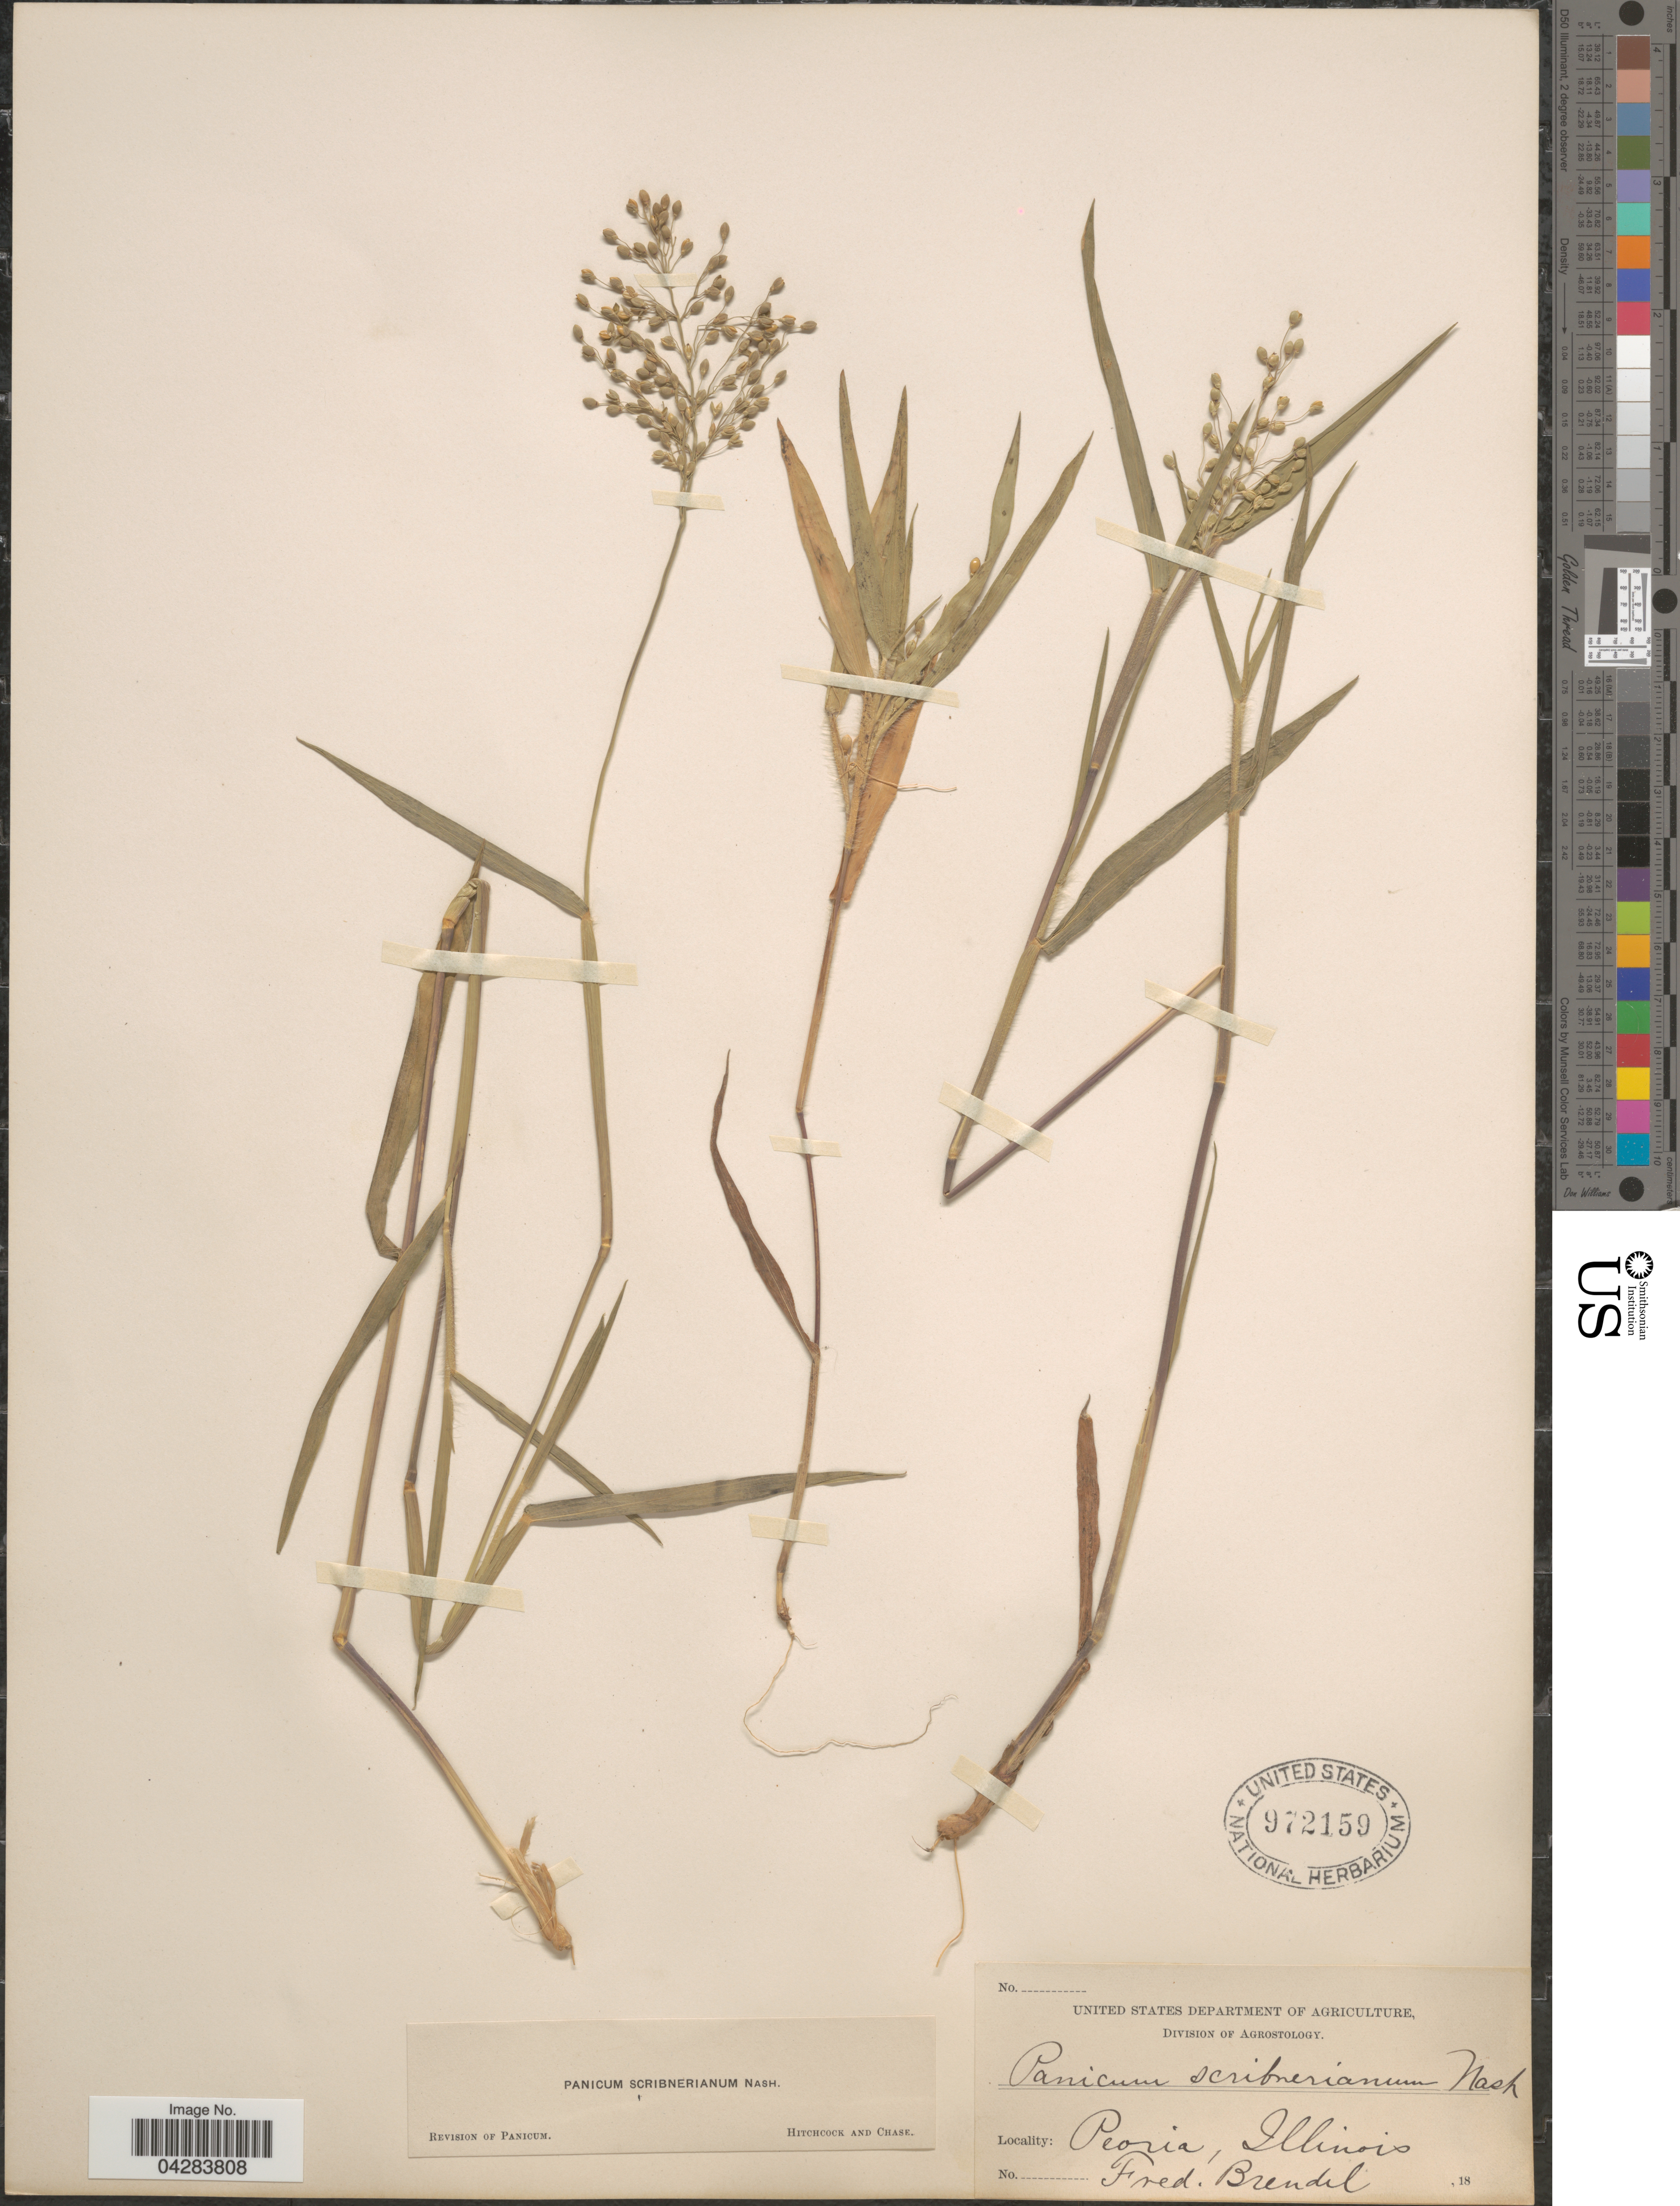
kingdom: Plantae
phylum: Tracheophyta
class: Liliopsida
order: Poales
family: Poaceae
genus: Dichanthelium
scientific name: Dichanthelium oligosanthes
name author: (Schult.) Gould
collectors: F. Brendel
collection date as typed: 18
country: United States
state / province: Illinois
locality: Peoria.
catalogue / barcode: US 972159